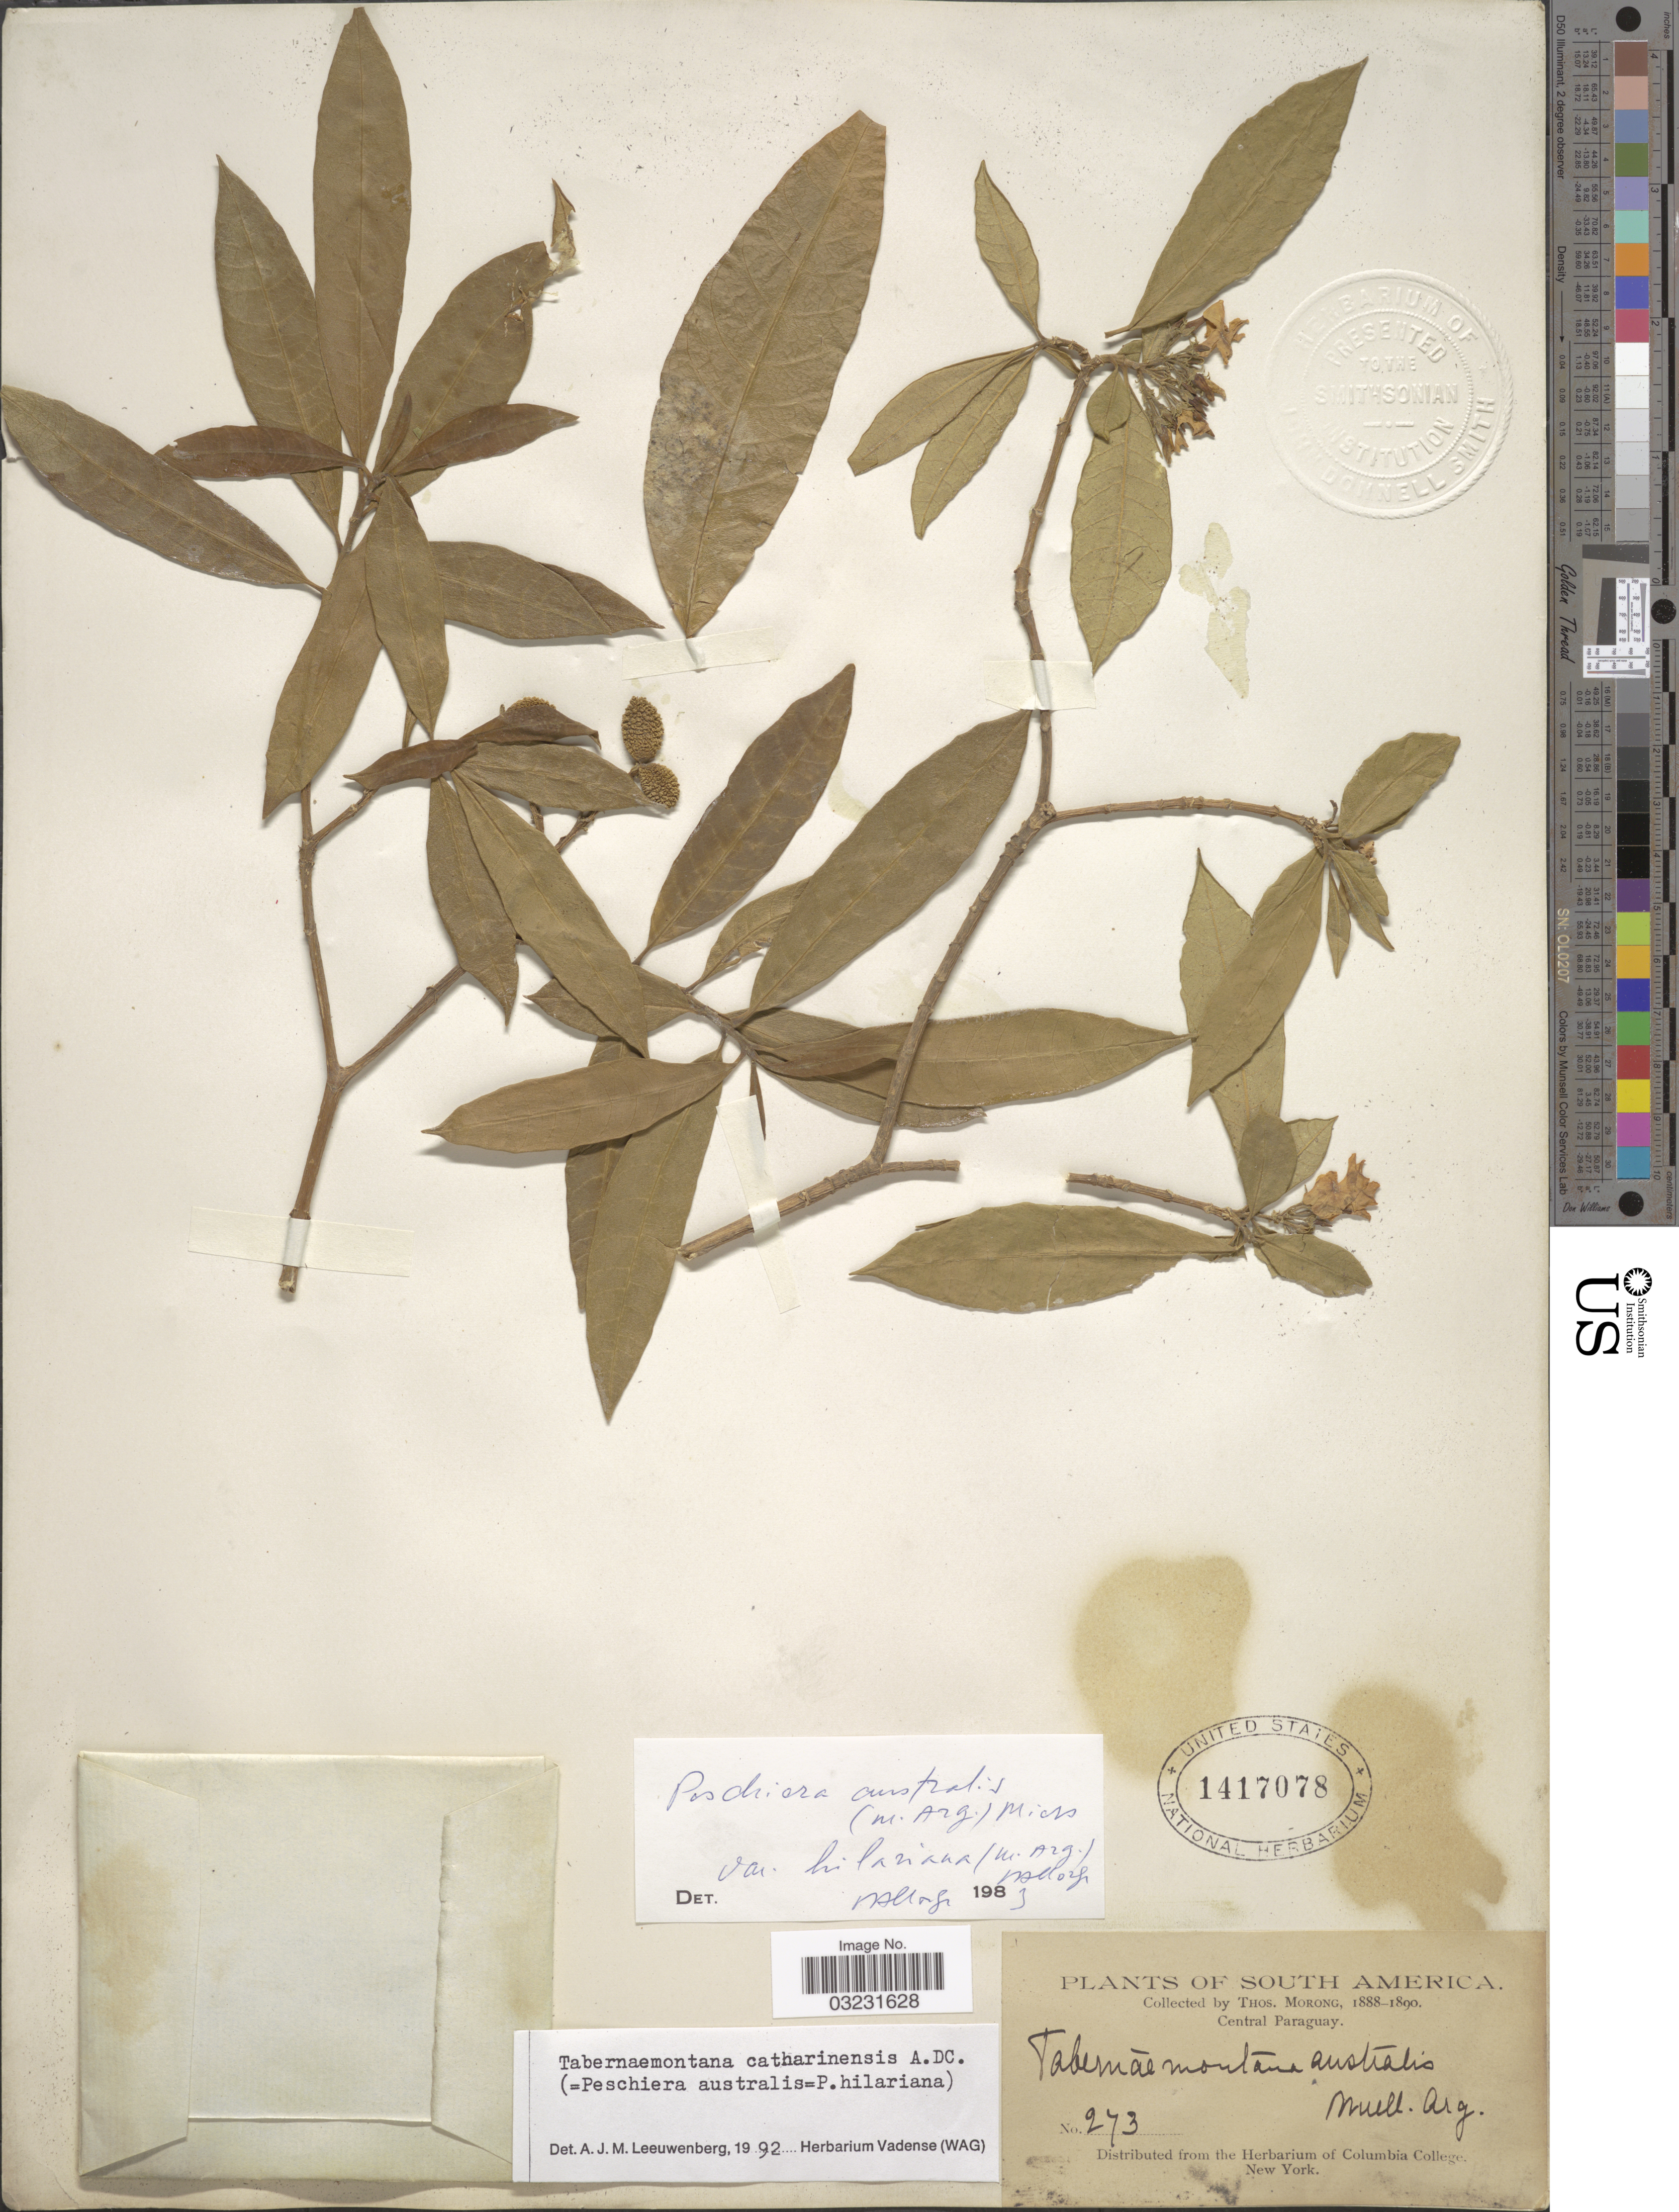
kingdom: Plantae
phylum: Tracheophyta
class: Magnoliopsida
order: Gentianales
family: Apocynaceae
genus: Tabernaemontana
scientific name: Tabernaemontana catharinensis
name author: A. DC.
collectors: ex herb. T. Morong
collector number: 273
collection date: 1888/1890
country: Paraguay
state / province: Central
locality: Central Paraguay.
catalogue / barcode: US 1417078